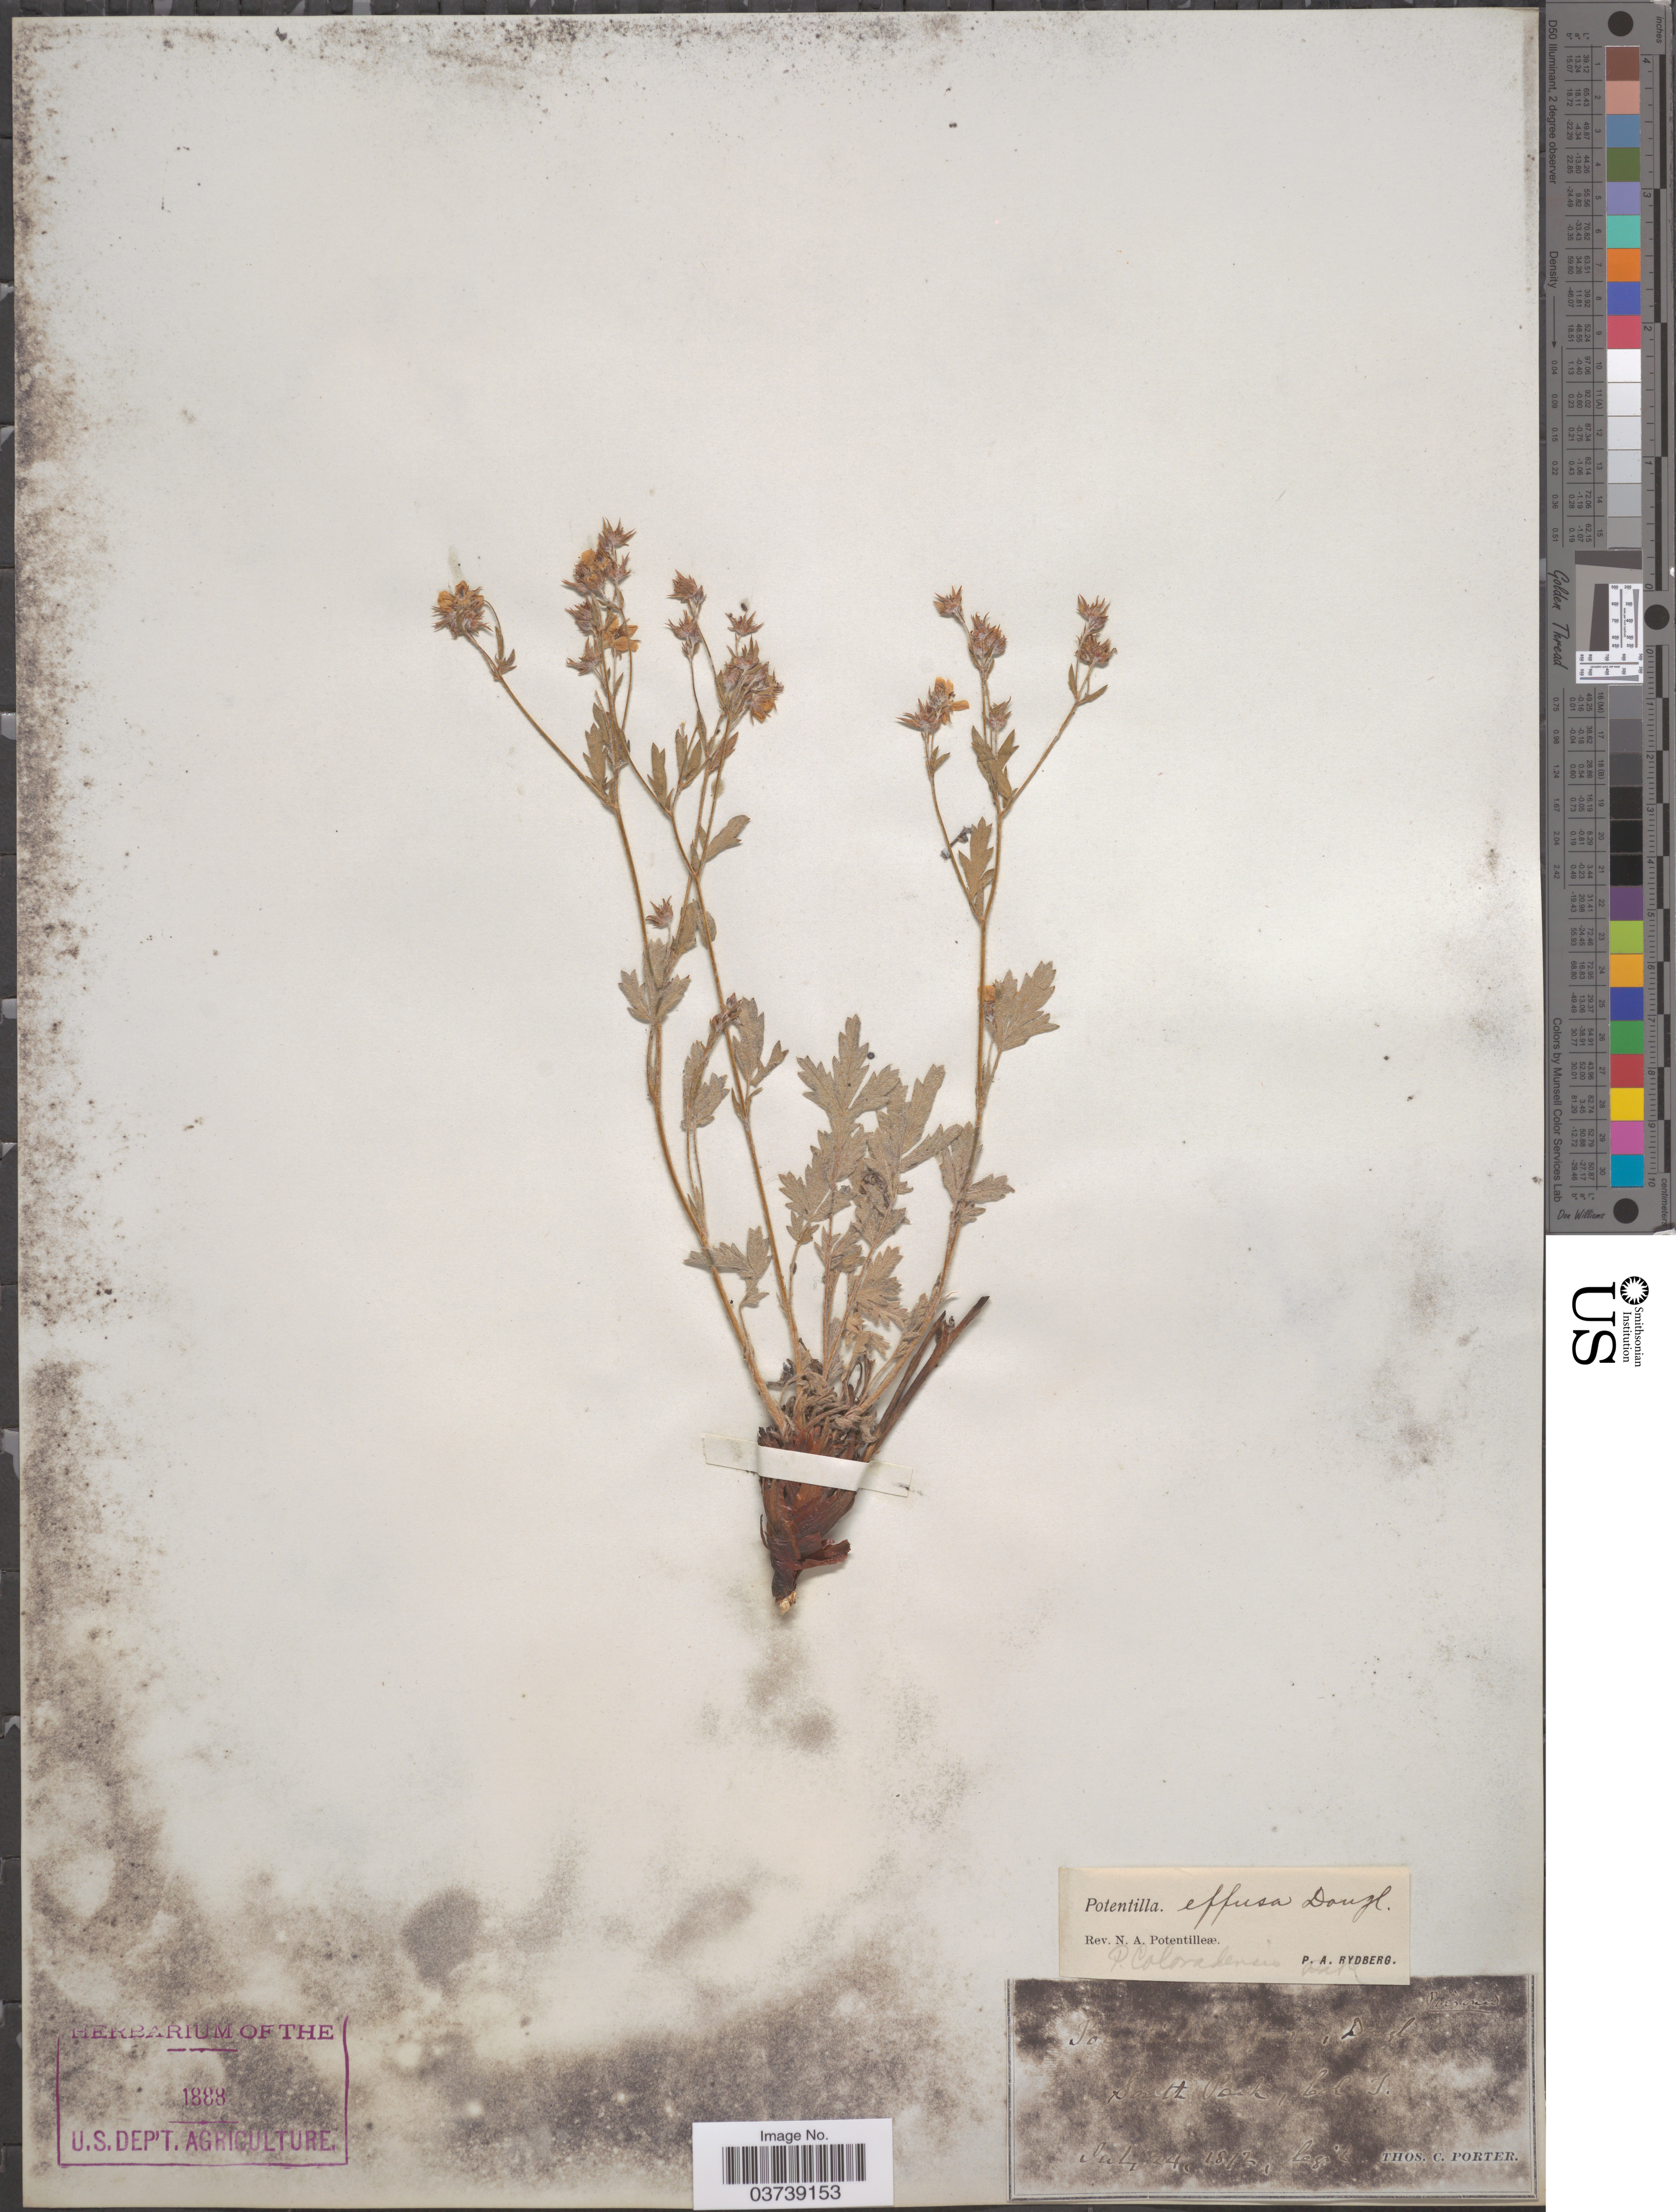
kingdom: Plantae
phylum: Tracheophyta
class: Magnoliopsida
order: Rosales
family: Rosaceae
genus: Potentilla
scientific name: Potentilla effusa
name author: Douglas ex Lehm.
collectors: T. Porter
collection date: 1872-07-24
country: United States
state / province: Colorado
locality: South Park, Col. T.